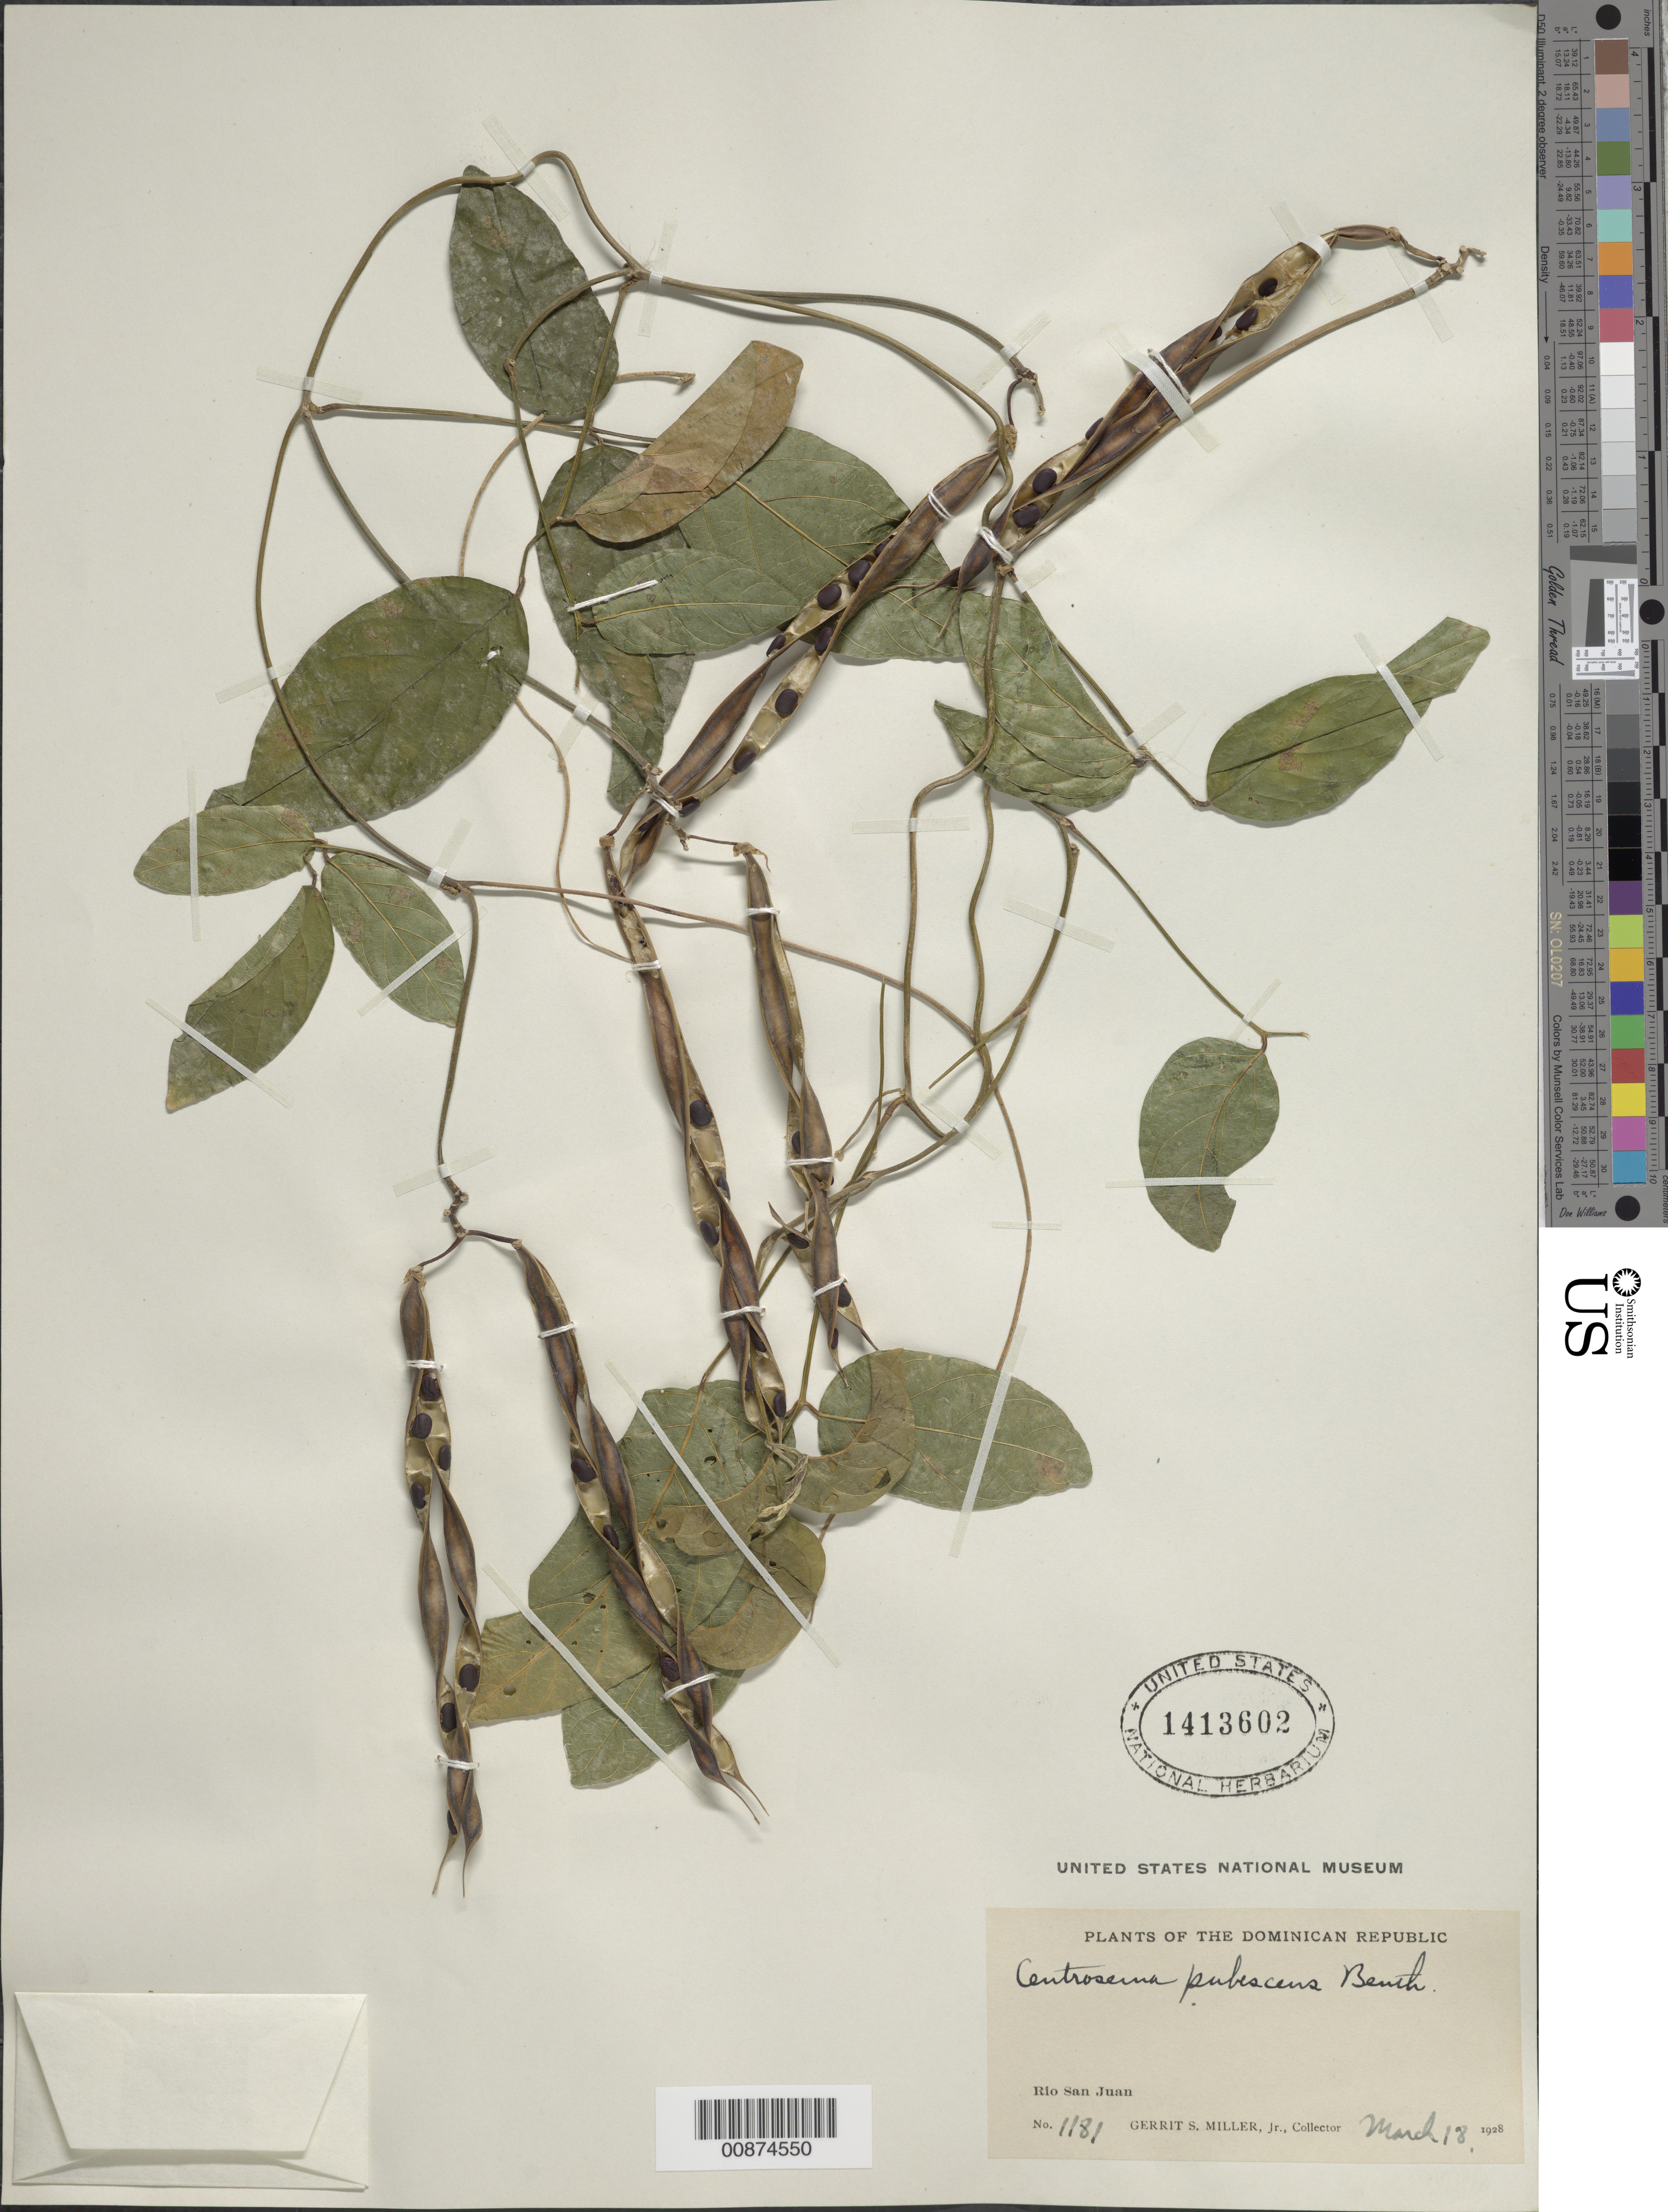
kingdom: Plantae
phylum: Tracheophyta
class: Magnoliopsida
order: Fabales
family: Fabaceae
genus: Centrosema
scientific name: Centrosema pubescens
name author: Benth.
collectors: G. S. Miller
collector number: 1181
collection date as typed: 18 Mar 1928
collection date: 1928-03-18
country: Dominican Republic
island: Hispaniola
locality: Río San Juan.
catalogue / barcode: US 1413602